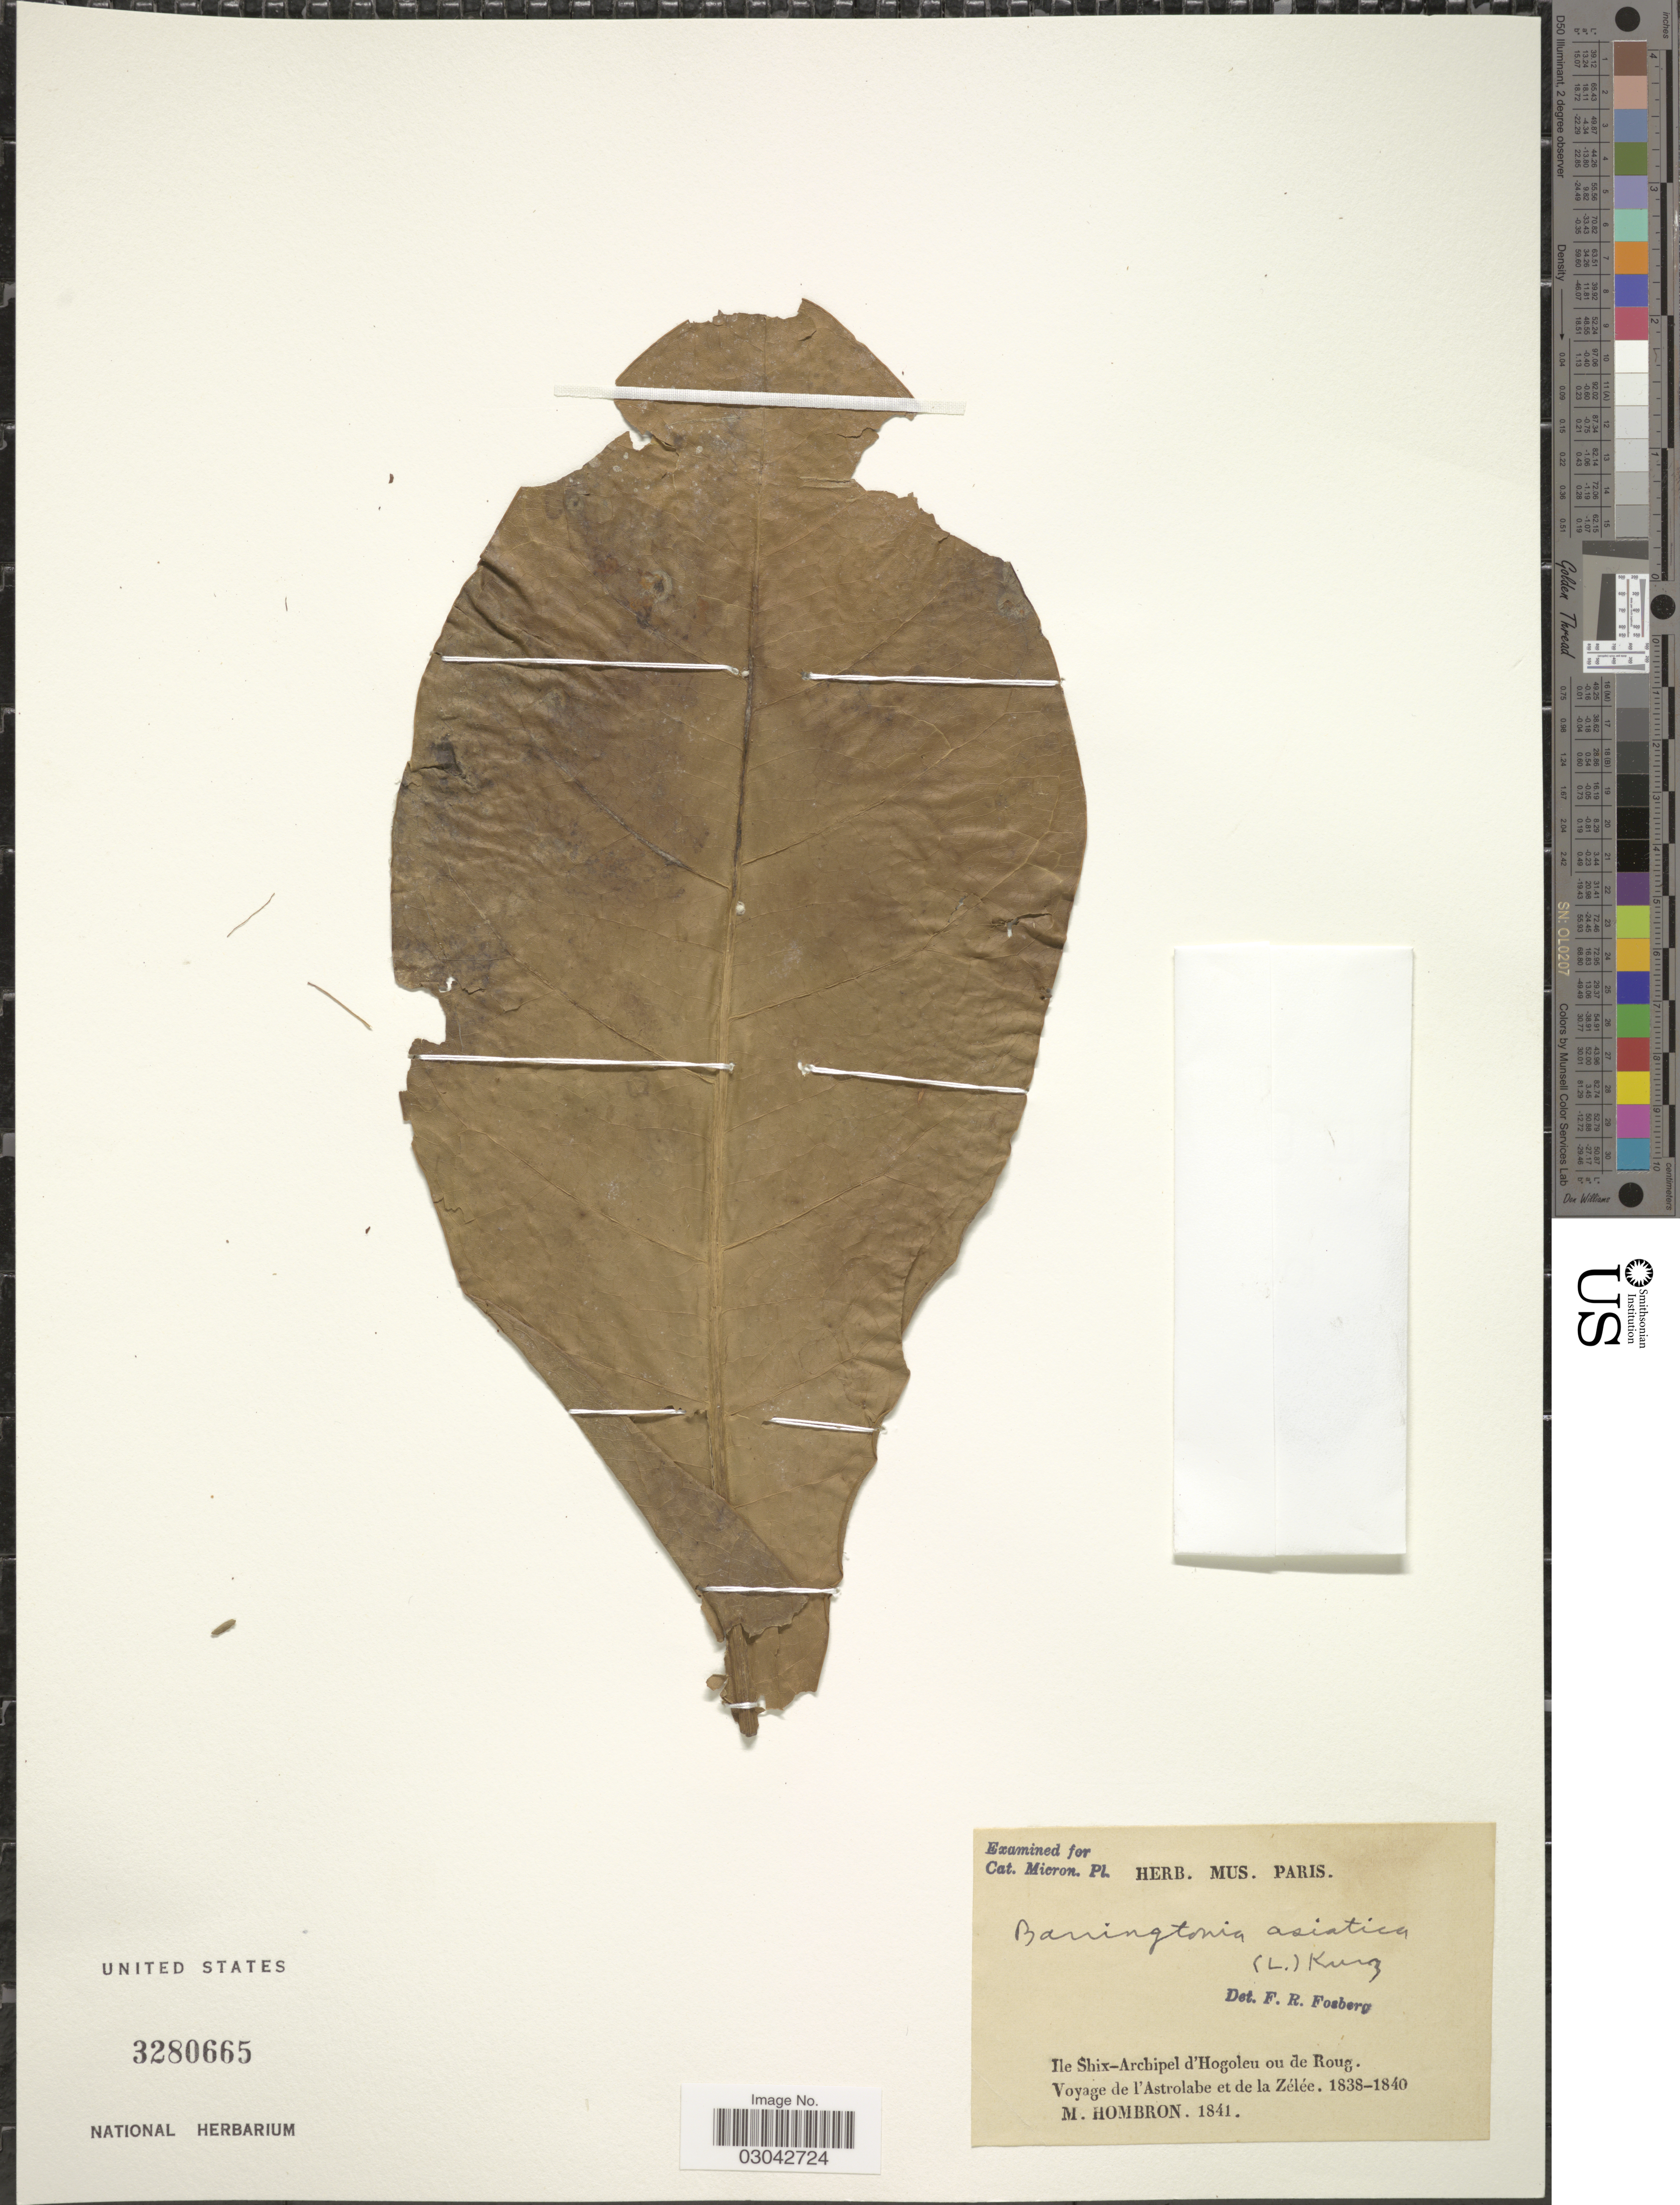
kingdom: Plantae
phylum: Tracheophyta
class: Magnoliopsida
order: Ericales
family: Lecythidaceae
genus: Barringtonia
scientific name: Barringtonia asiatica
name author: (L.) Kurz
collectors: M. Hombron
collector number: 1841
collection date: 1838/1840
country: Micronesia, Federated States of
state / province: Truk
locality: Ile Shix-Archipel d'Hogoleu ou de Roug.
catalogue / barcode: US 3280665